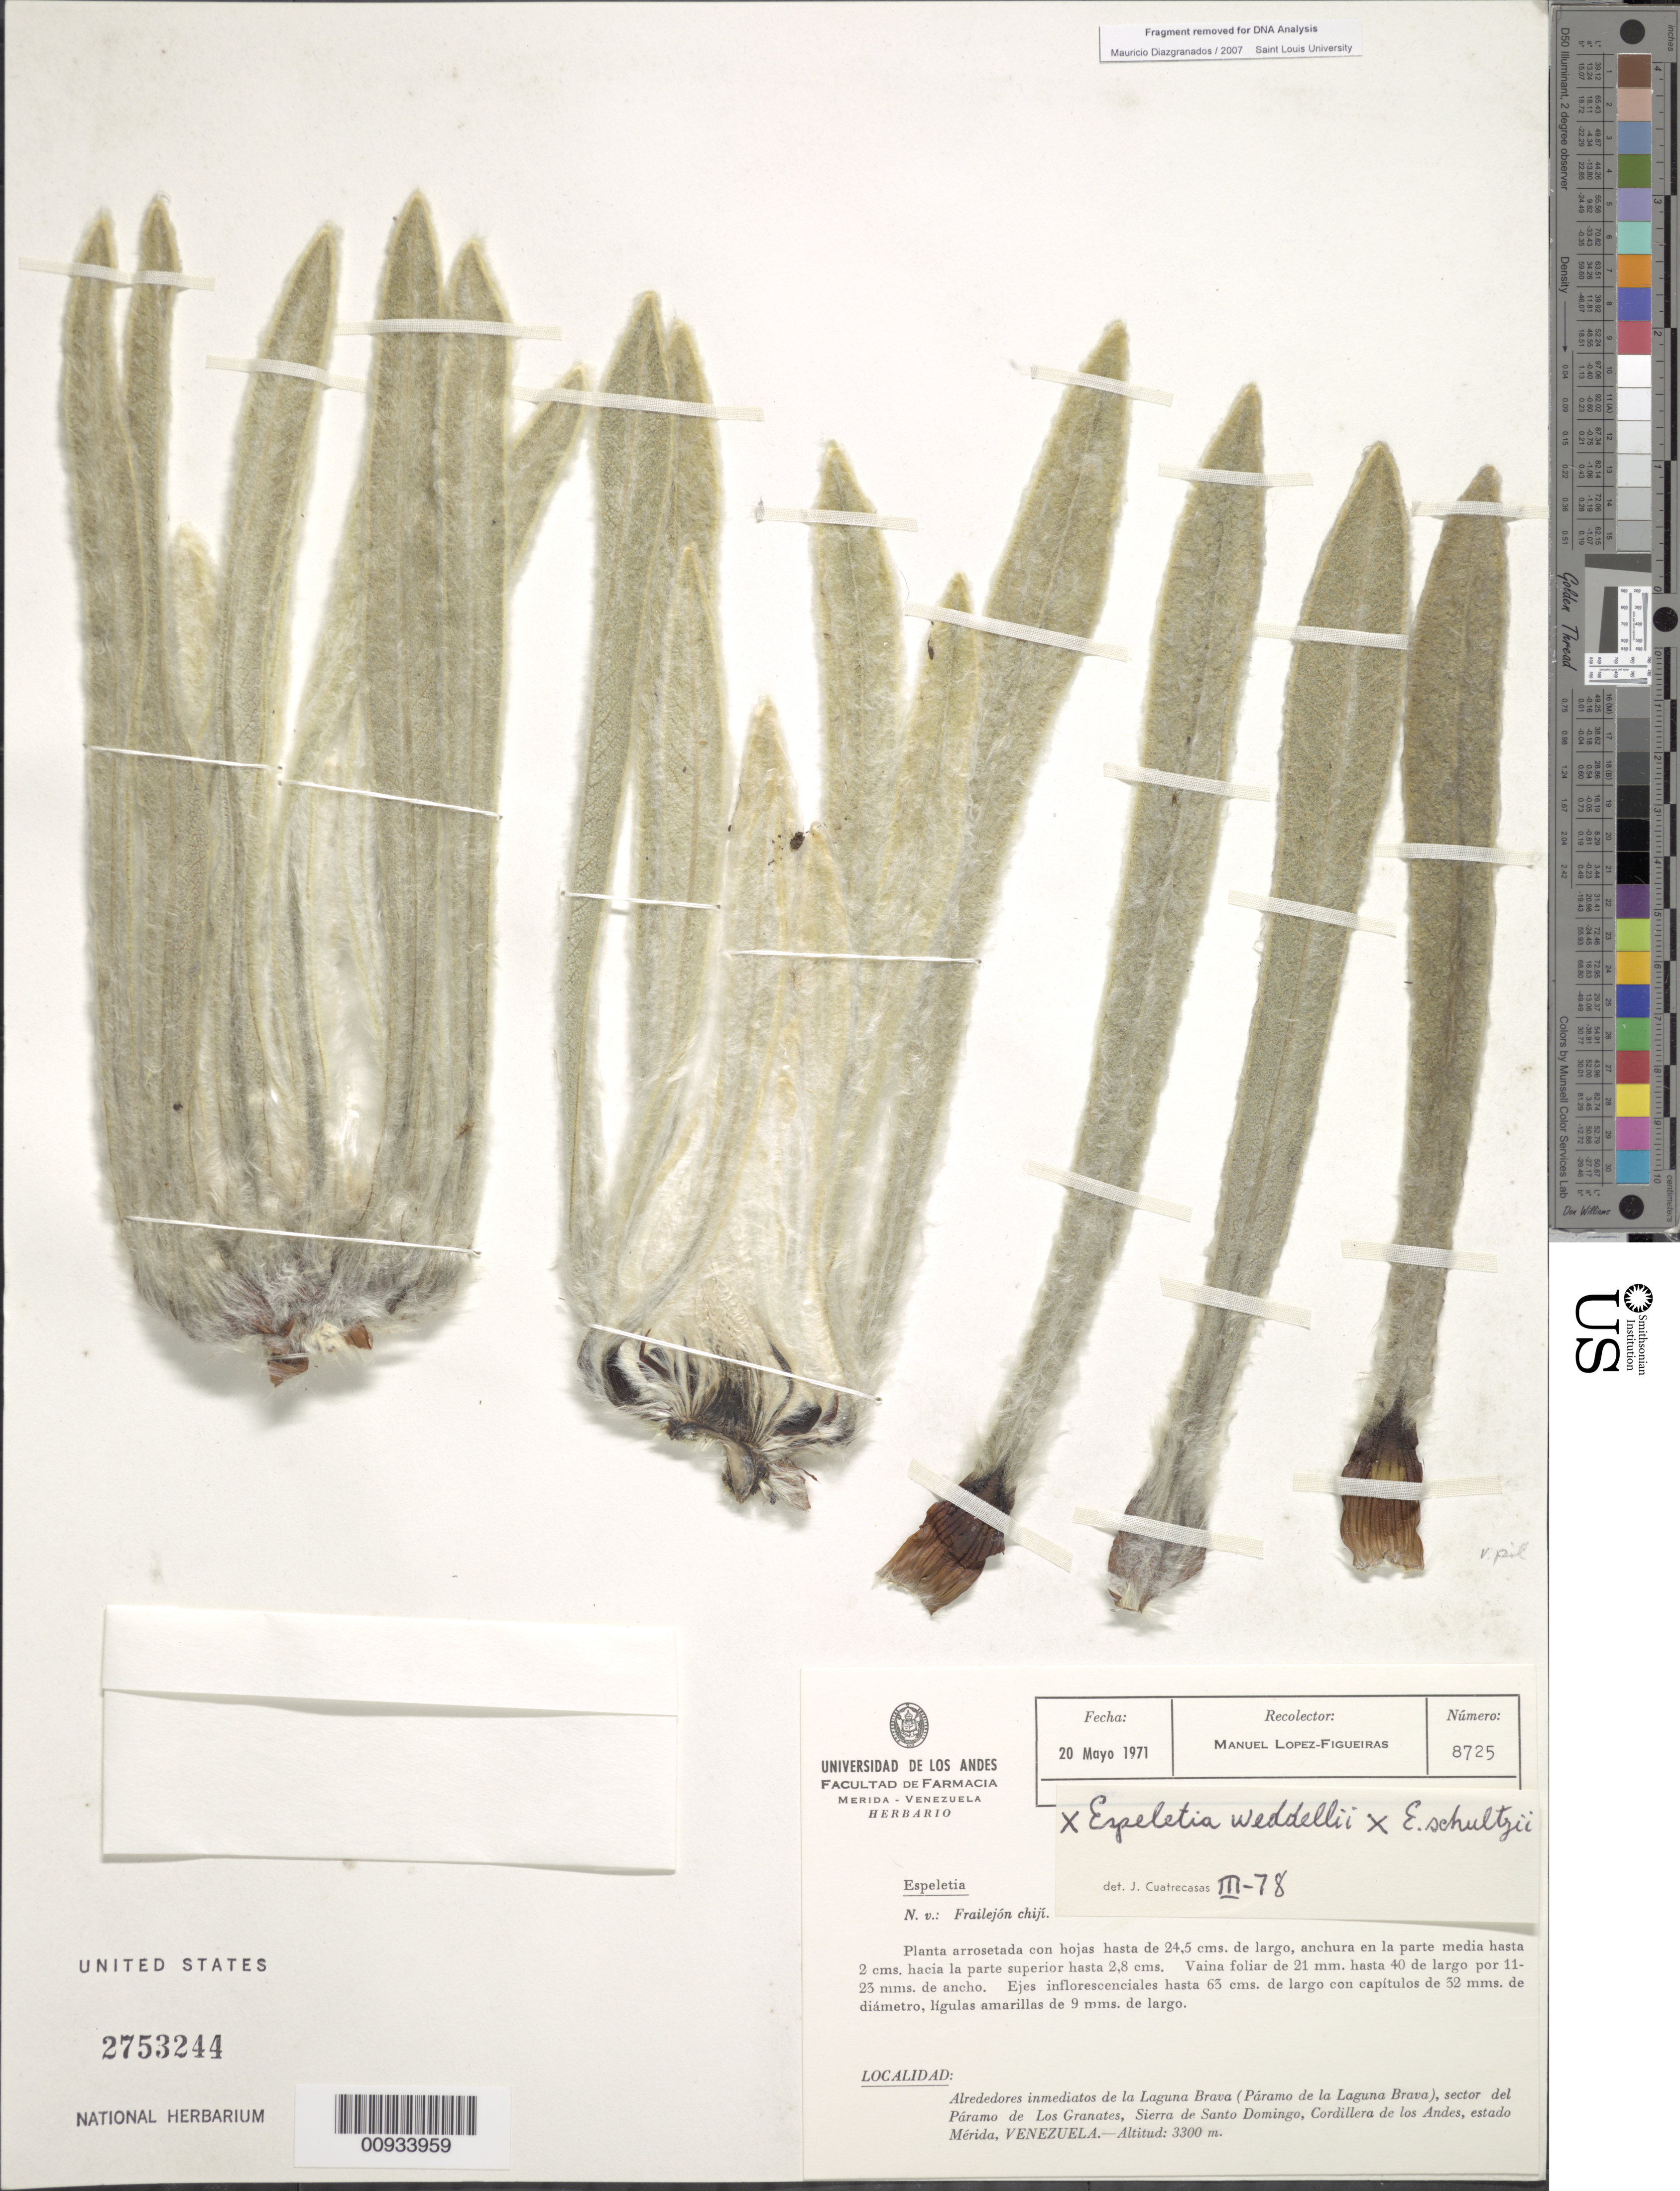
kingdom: Plantae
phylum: Tracheophyta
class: Magnoliopsida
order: Asterales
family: Asteraceae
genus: Espeletia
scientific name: Espeletia schultzii x E. weddellii Sch. Bip. ex Wedd.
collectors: M. López Figueiras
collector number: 8725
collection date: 1971-05-20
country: Venezuela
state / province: Mérida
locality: Páramo de la Laguna Brava. Alrededores inmediatos de la Laguna Brava, sector del P. de Los Granates, Sierra de Santo Domingo, Cordillera de los Andes.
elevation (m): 3300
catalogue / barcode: US 2753244